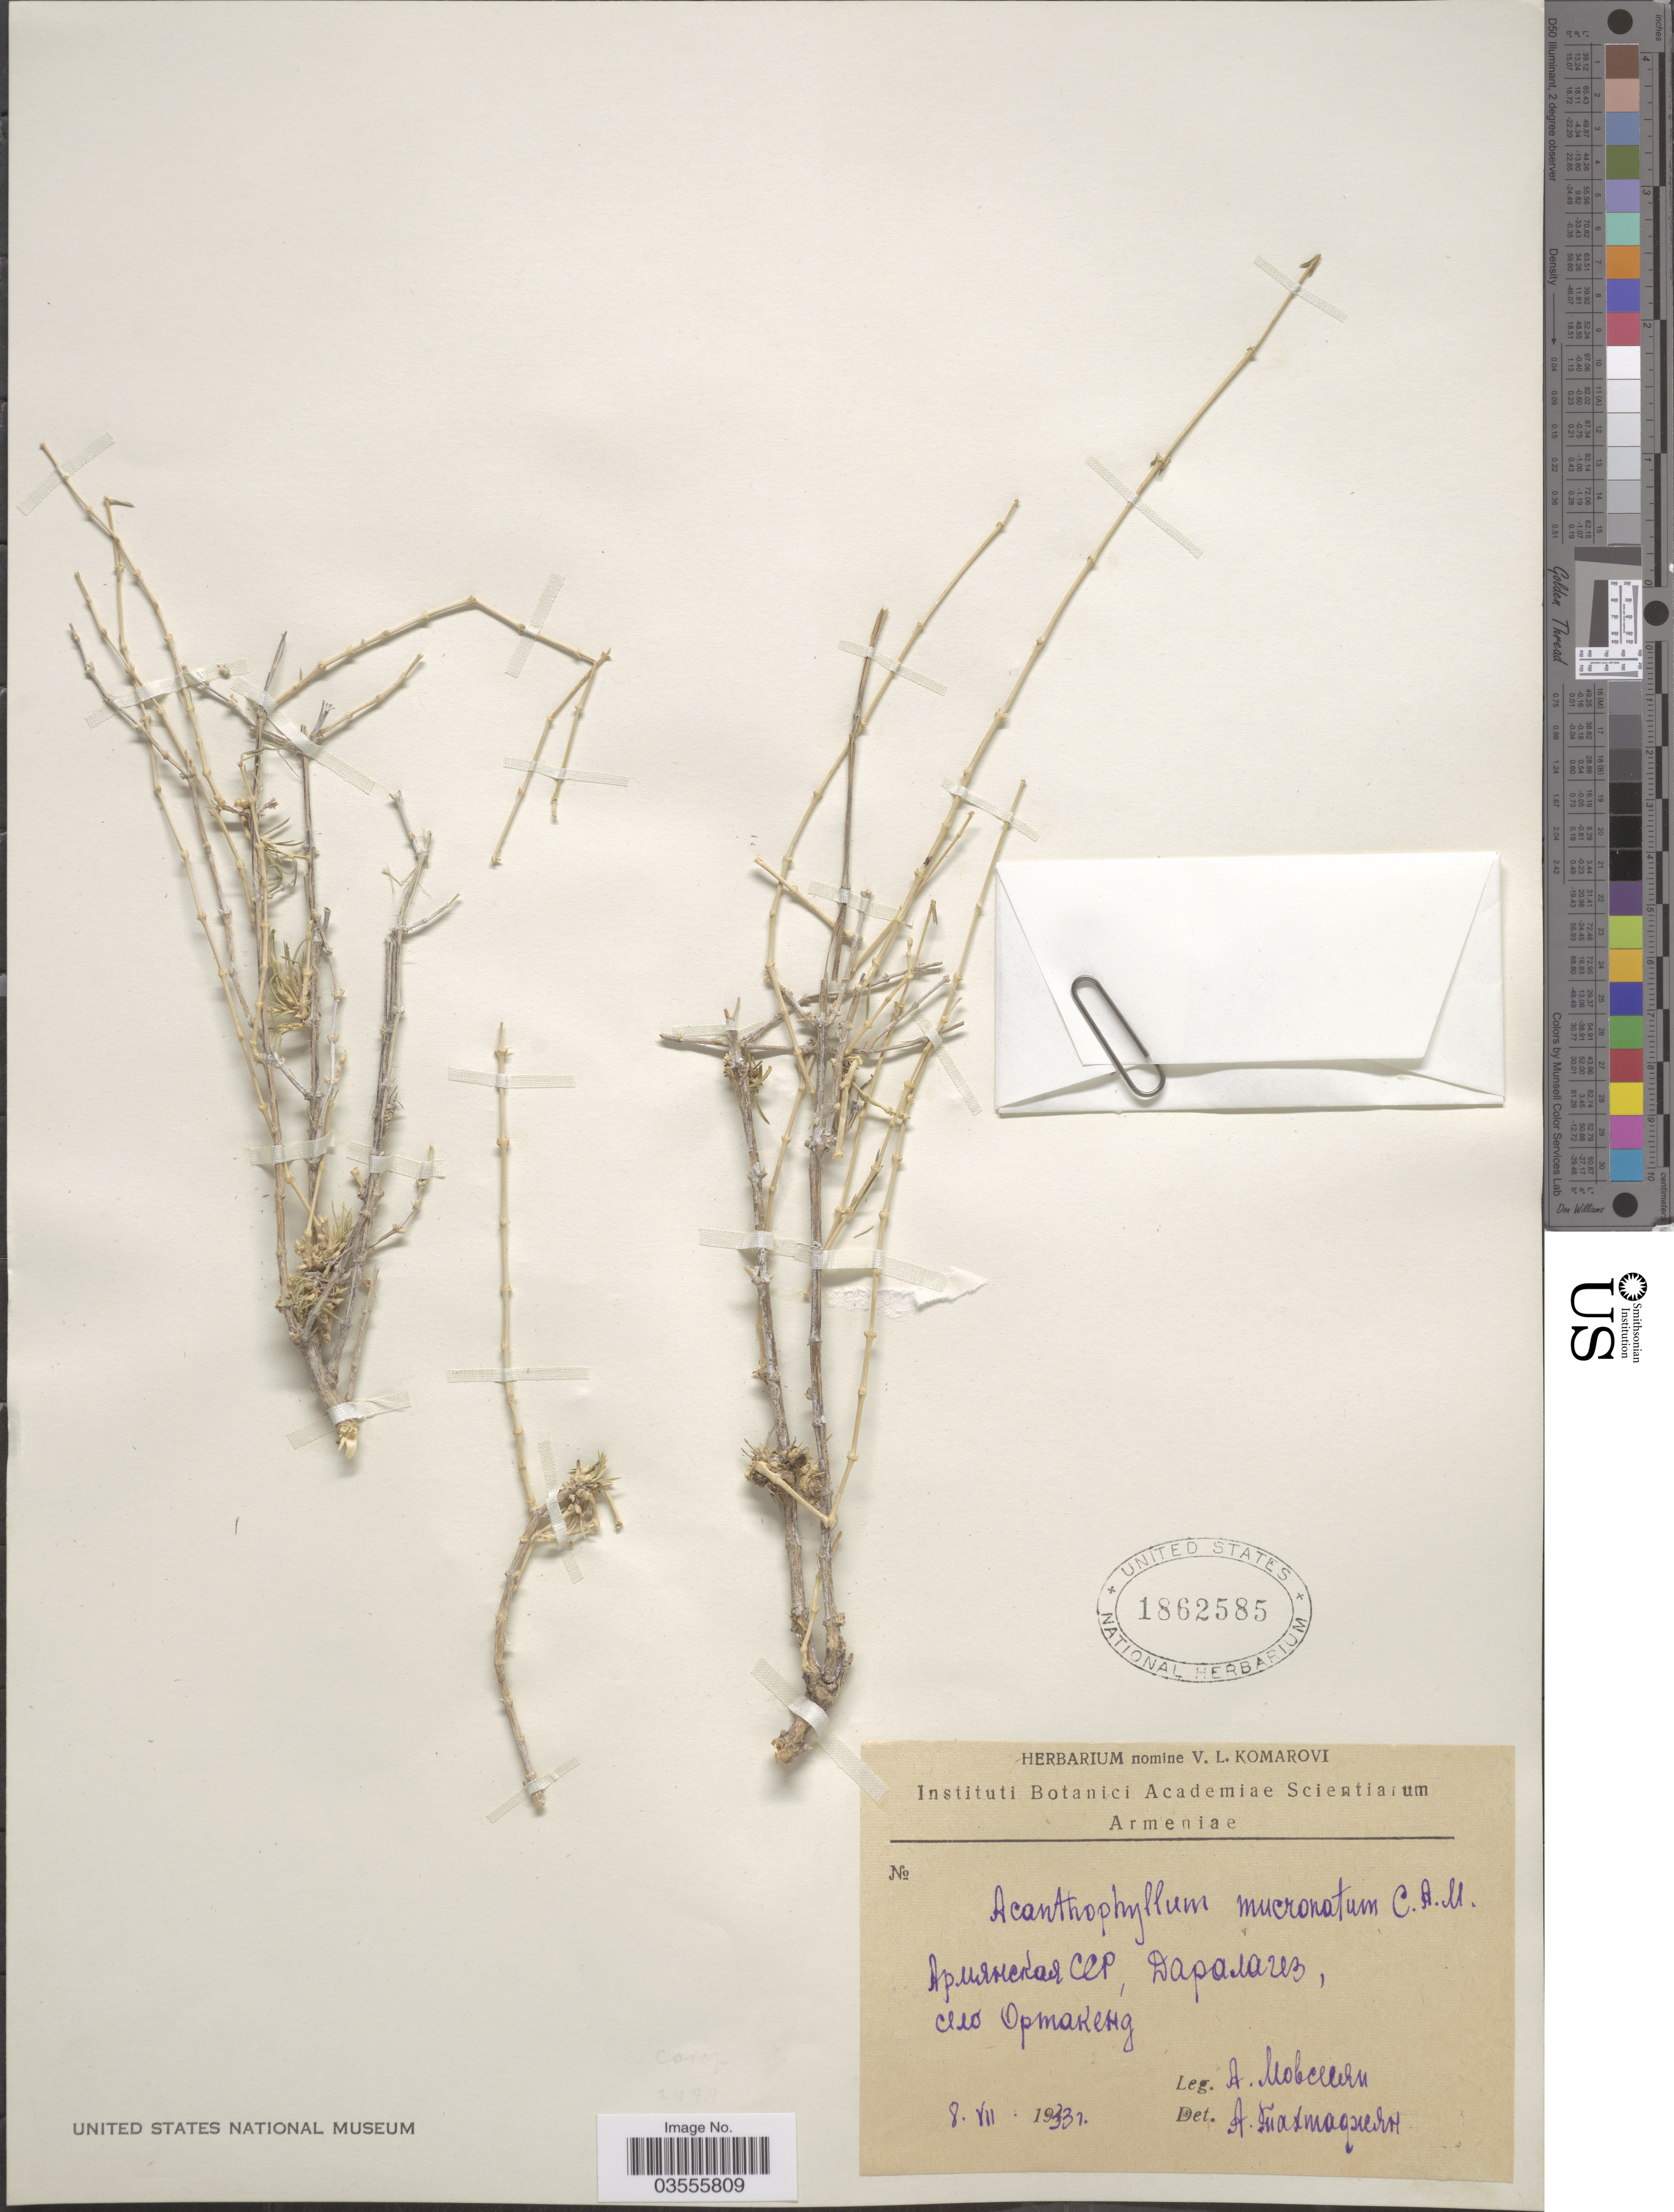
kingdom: Plantae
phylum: Tracheophyta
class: Magnoliopsida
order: Caryophyllales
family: Caryophyllaceae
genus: Acanthophyllum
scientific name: Acanthophyllum mucronatum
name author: C.A. Mey.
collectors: A. Movsesyan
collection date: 1933-07-08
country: Armenia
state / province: Vayots' Dzor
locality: village Ortakend.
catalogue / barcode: US 1862585